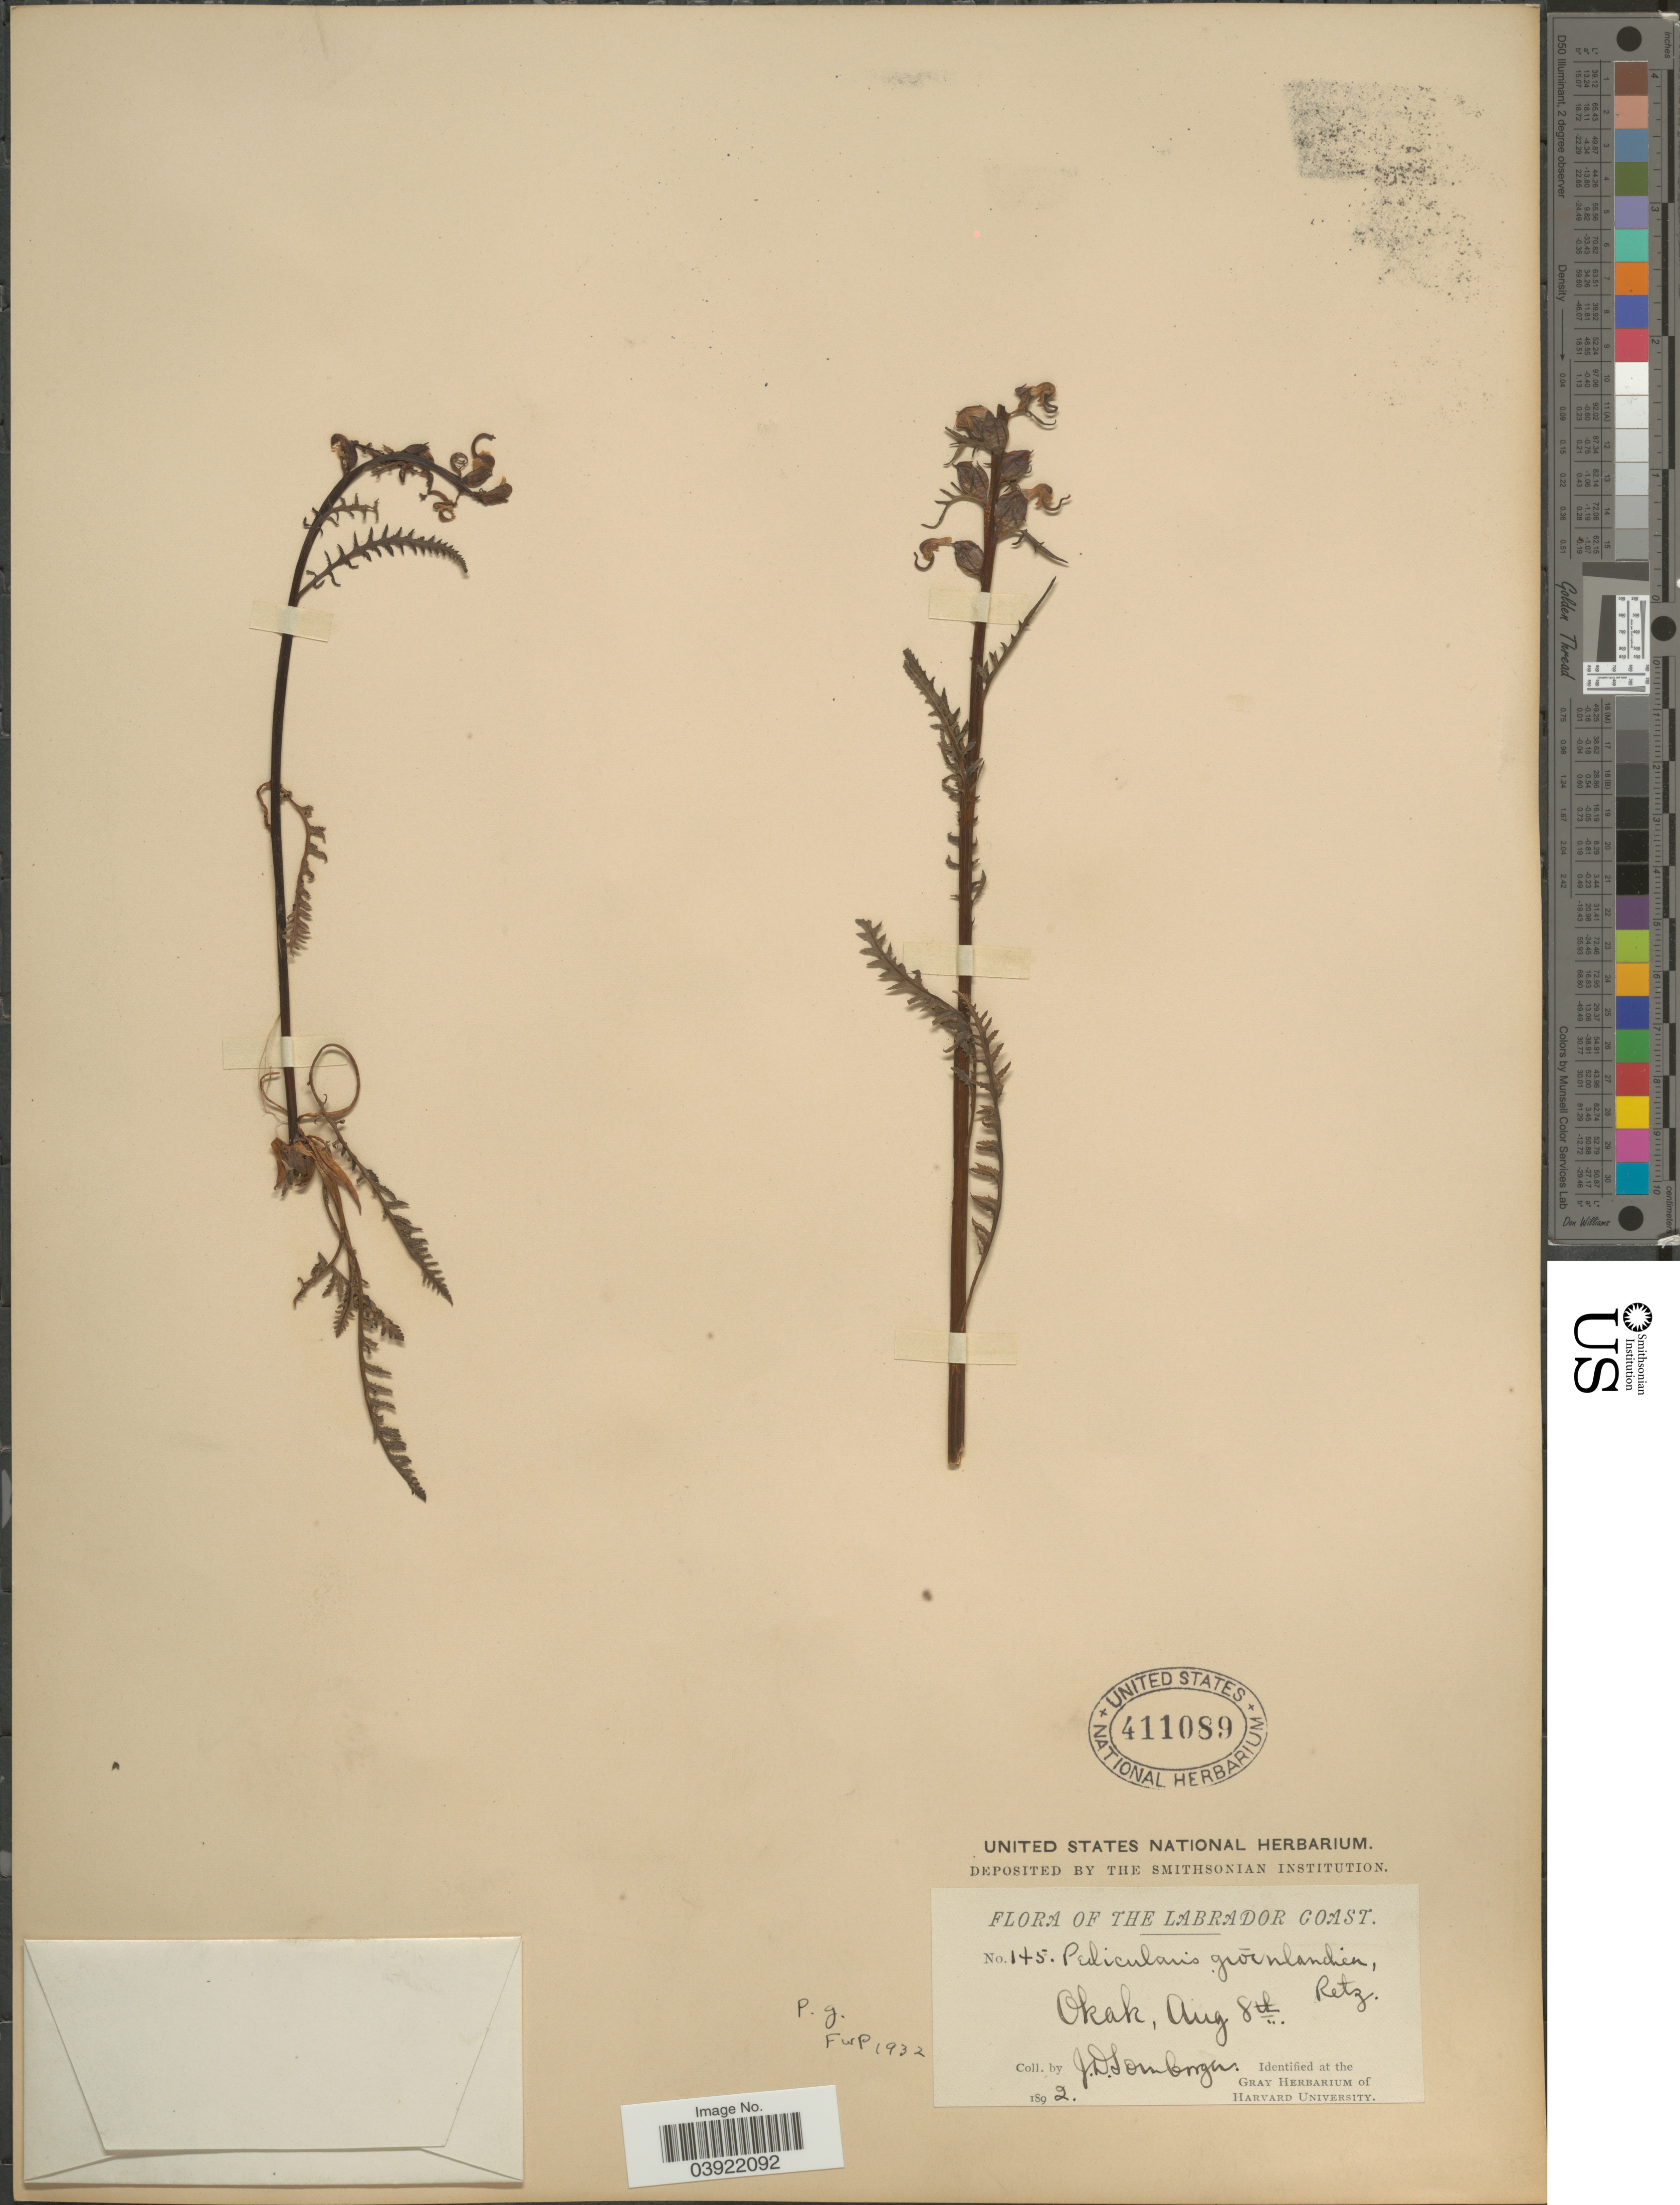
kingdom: Plantae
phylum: Tracheophyta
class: Magnoliopsida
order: Lamiales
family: Orobanchaceae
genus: Pedicularis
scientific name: Pedicularis groenlandica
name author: Retz.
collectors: J. Sornborger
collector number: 145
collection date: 1892-08-08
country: Canada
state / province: Newfoundland and Labrador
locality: Labrador Coast. Okak.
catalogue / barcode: US 411089